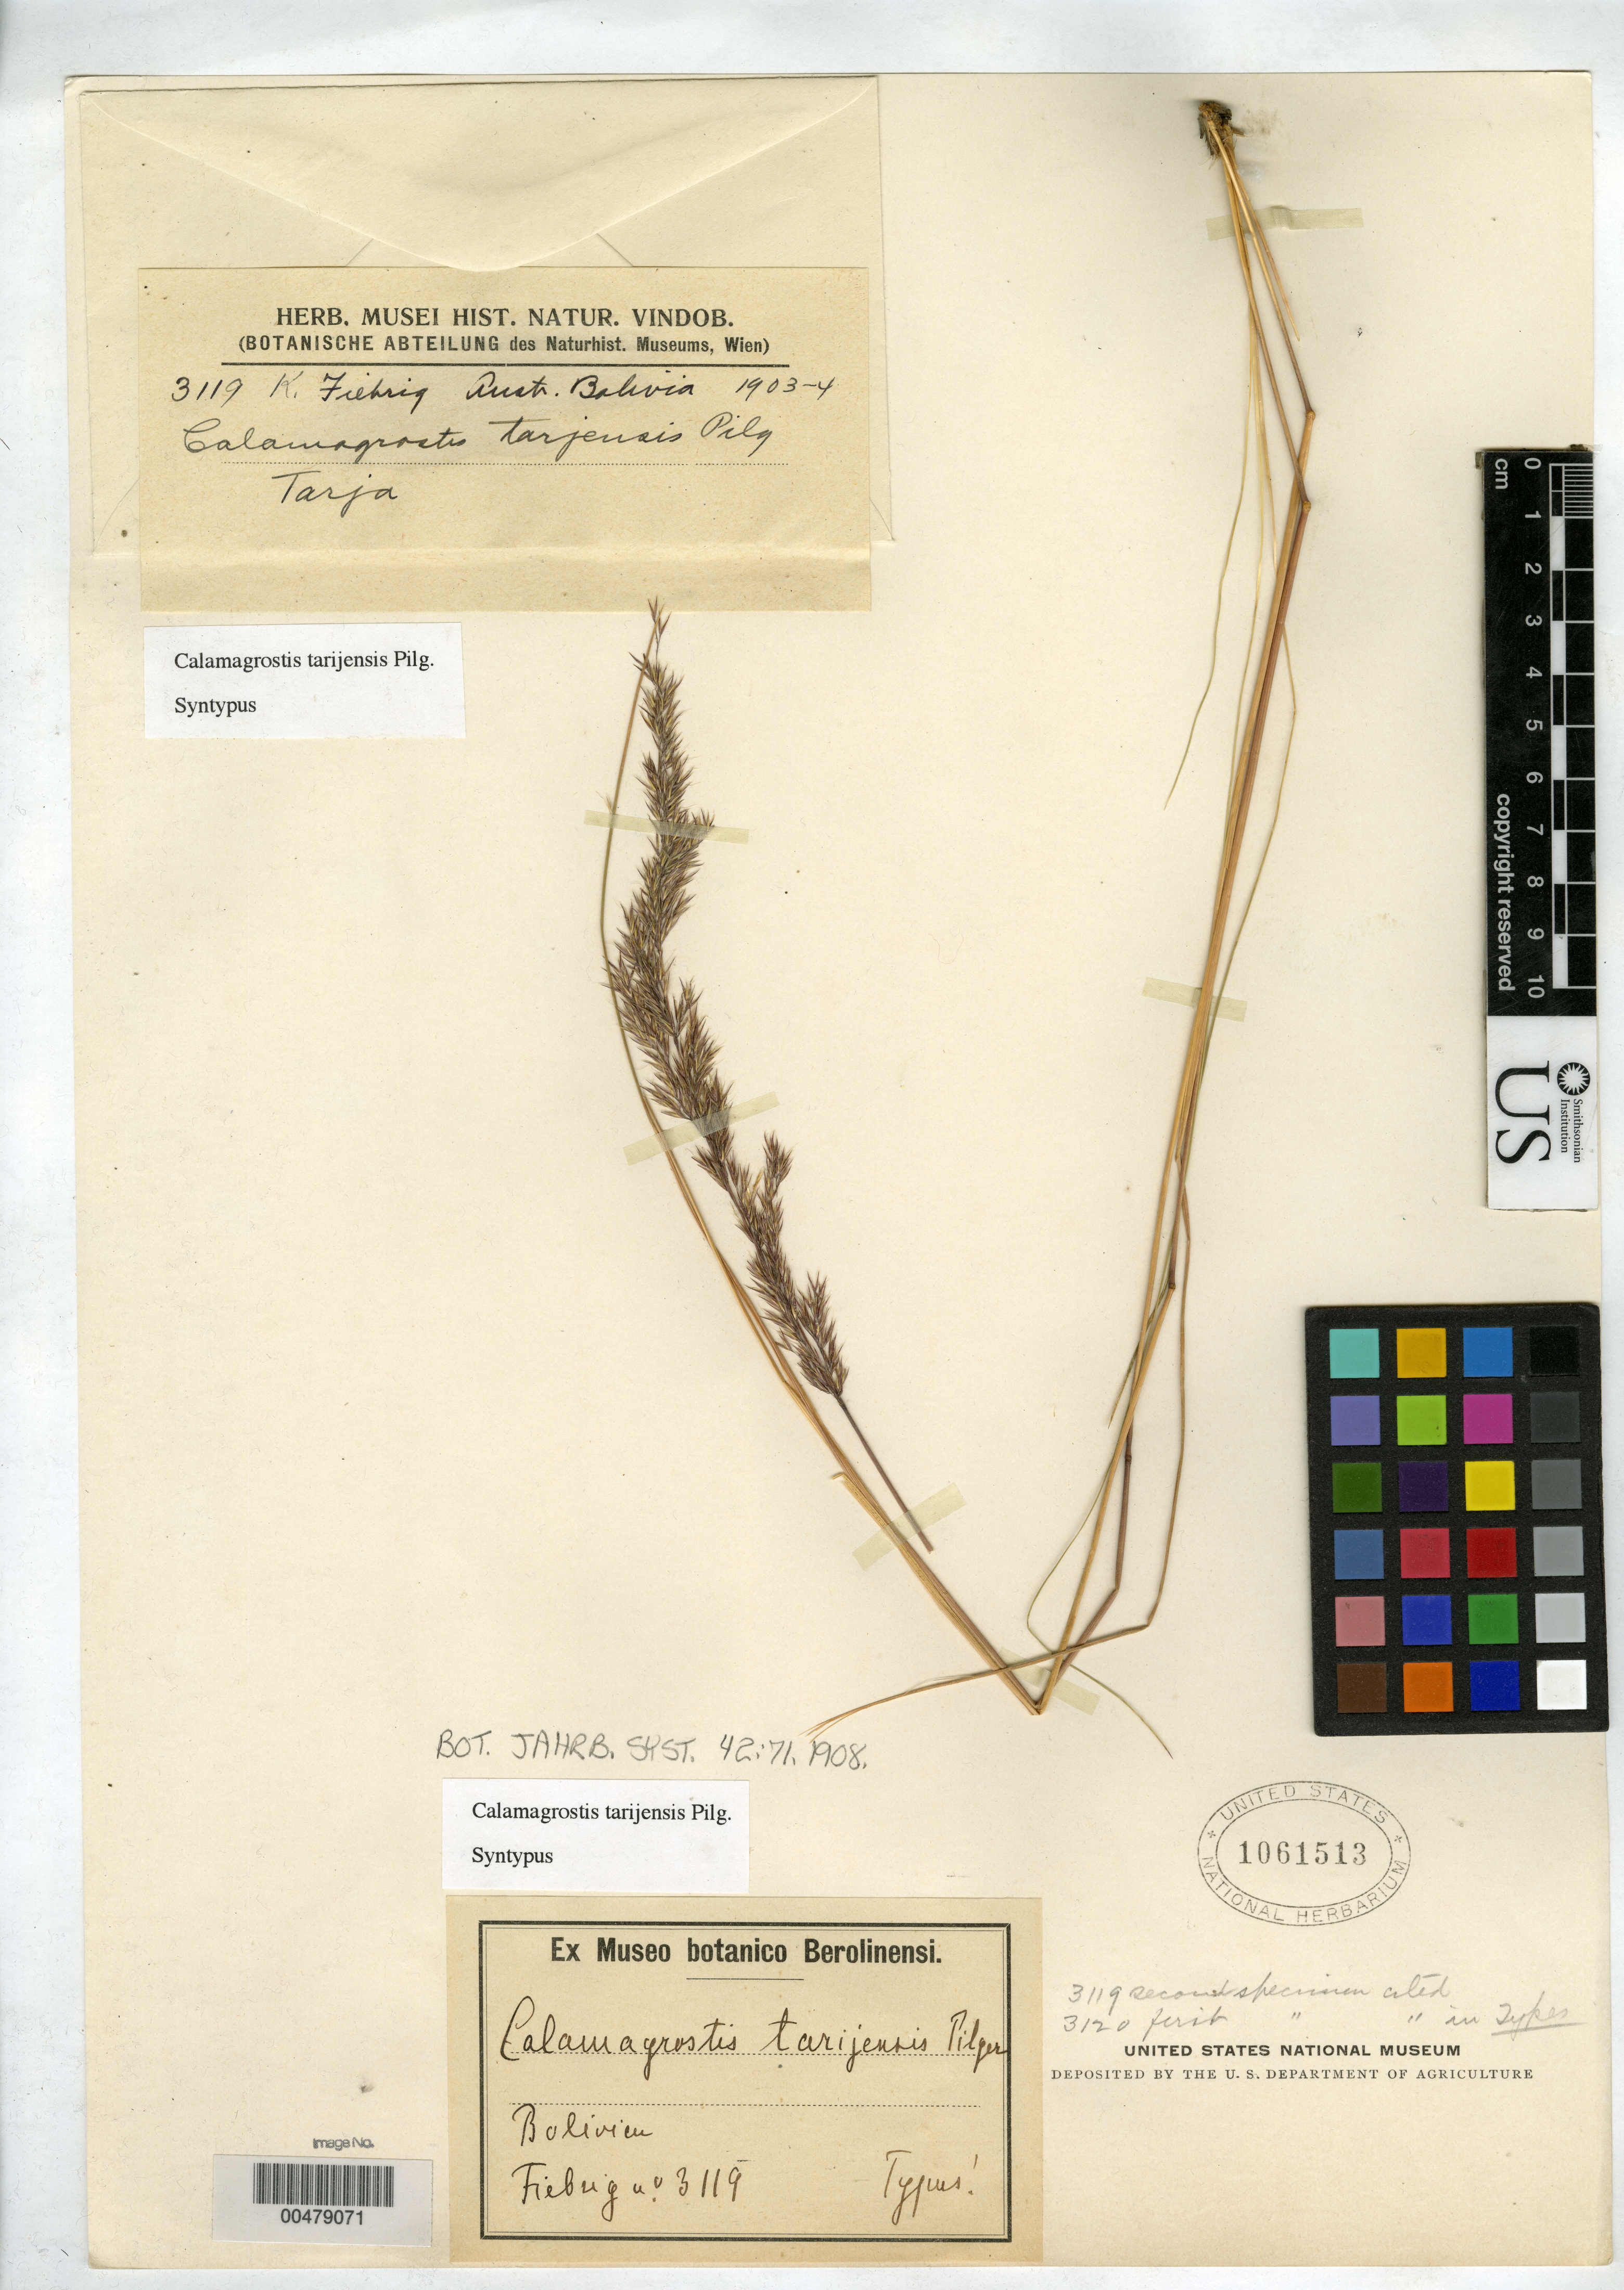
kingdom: Plantae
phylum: Tracheophyta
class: Liliopsida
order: Poales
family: Poaceae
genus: Calamagrostis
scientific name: Calamagrostis tarijensis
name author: Pilg.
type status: Isosyntype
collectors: K. Fiebrig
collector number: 3119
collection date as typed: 1903 to -- --- 1904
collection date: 1903/1904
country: Bolivia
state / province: Tarija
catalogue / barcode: US 1061513